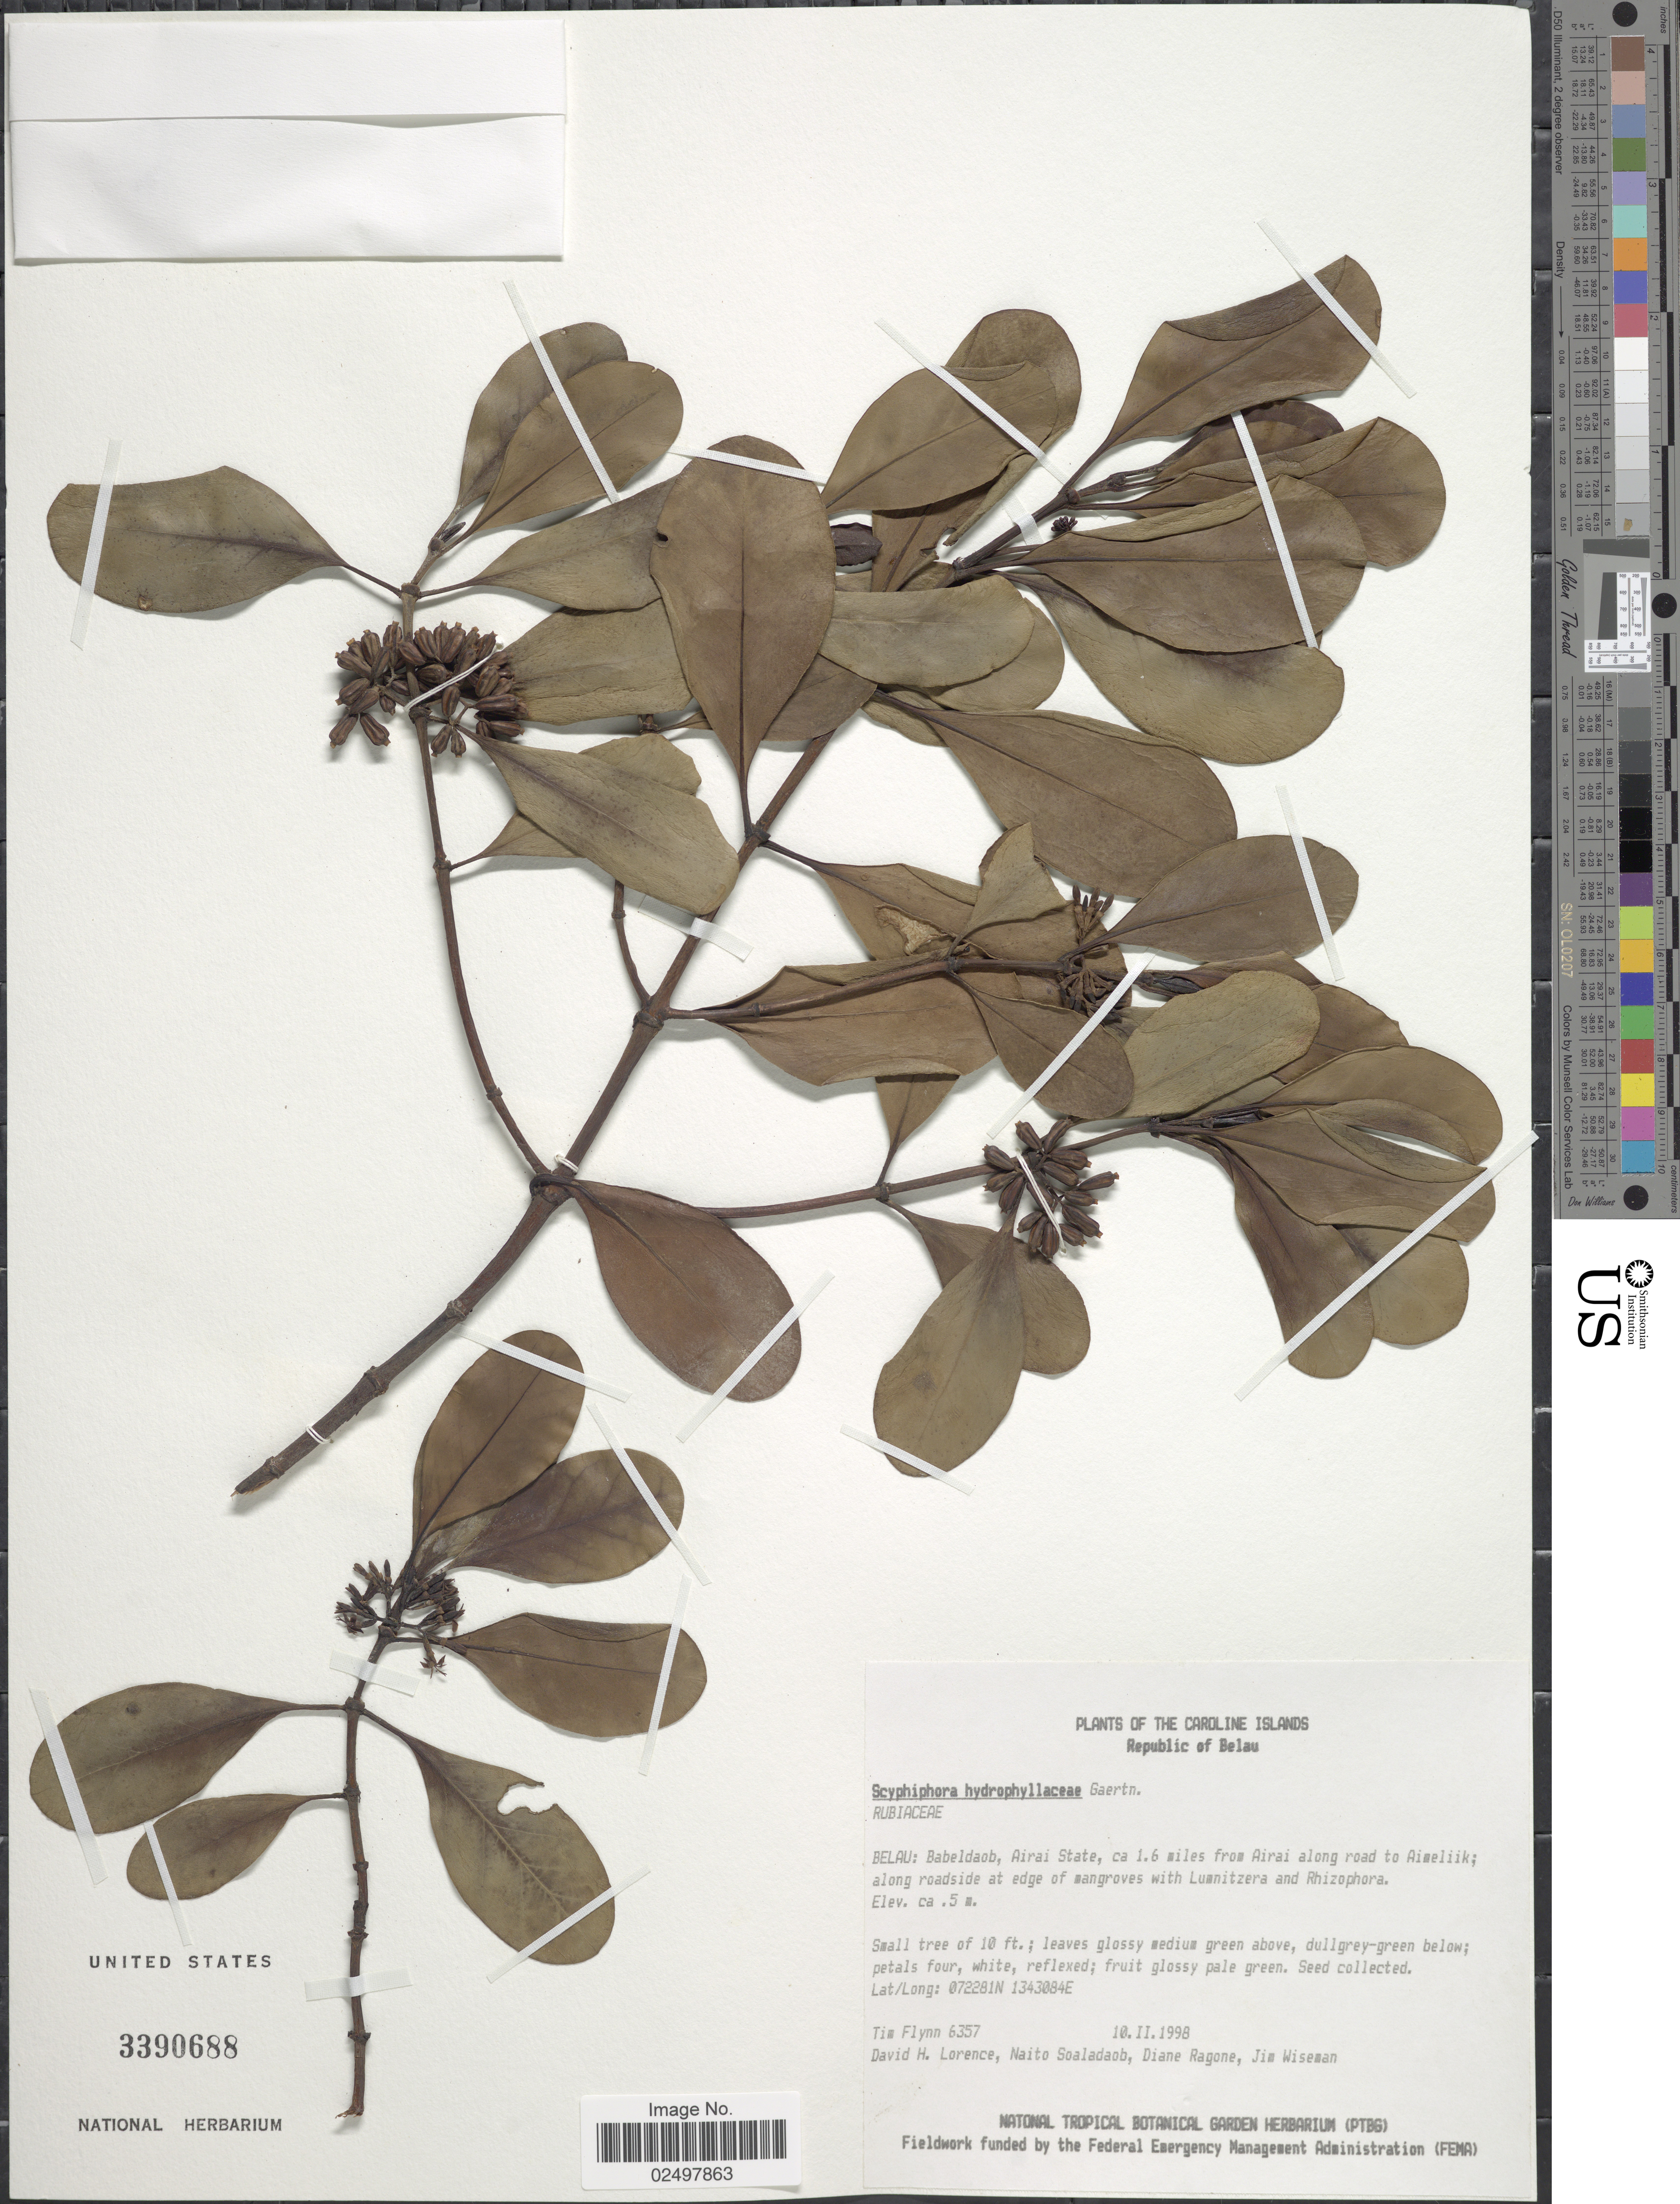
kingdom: Plantae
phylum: Tracheophyta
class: Magnoliopsida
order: Gentianales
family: Rubiaceae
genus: Scyphiphora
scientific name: Scyphiphora hydrophyllacea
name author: Gaertn.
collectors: T. Flynn, D. Lorence, N. Soaladaob, D. Ragone & J. Wiseman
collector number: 6357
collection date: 1998-02-10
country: Palau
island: Babeldaob [Babelthuap]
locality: Caroline Islands, Babeldaob, Airai State, ca 1.6 miles from Airai along road to Aimeliik, along roadside at edge of mangroves with Lumnitzera and Rhizophora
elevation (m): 5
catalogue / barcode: US 3390688